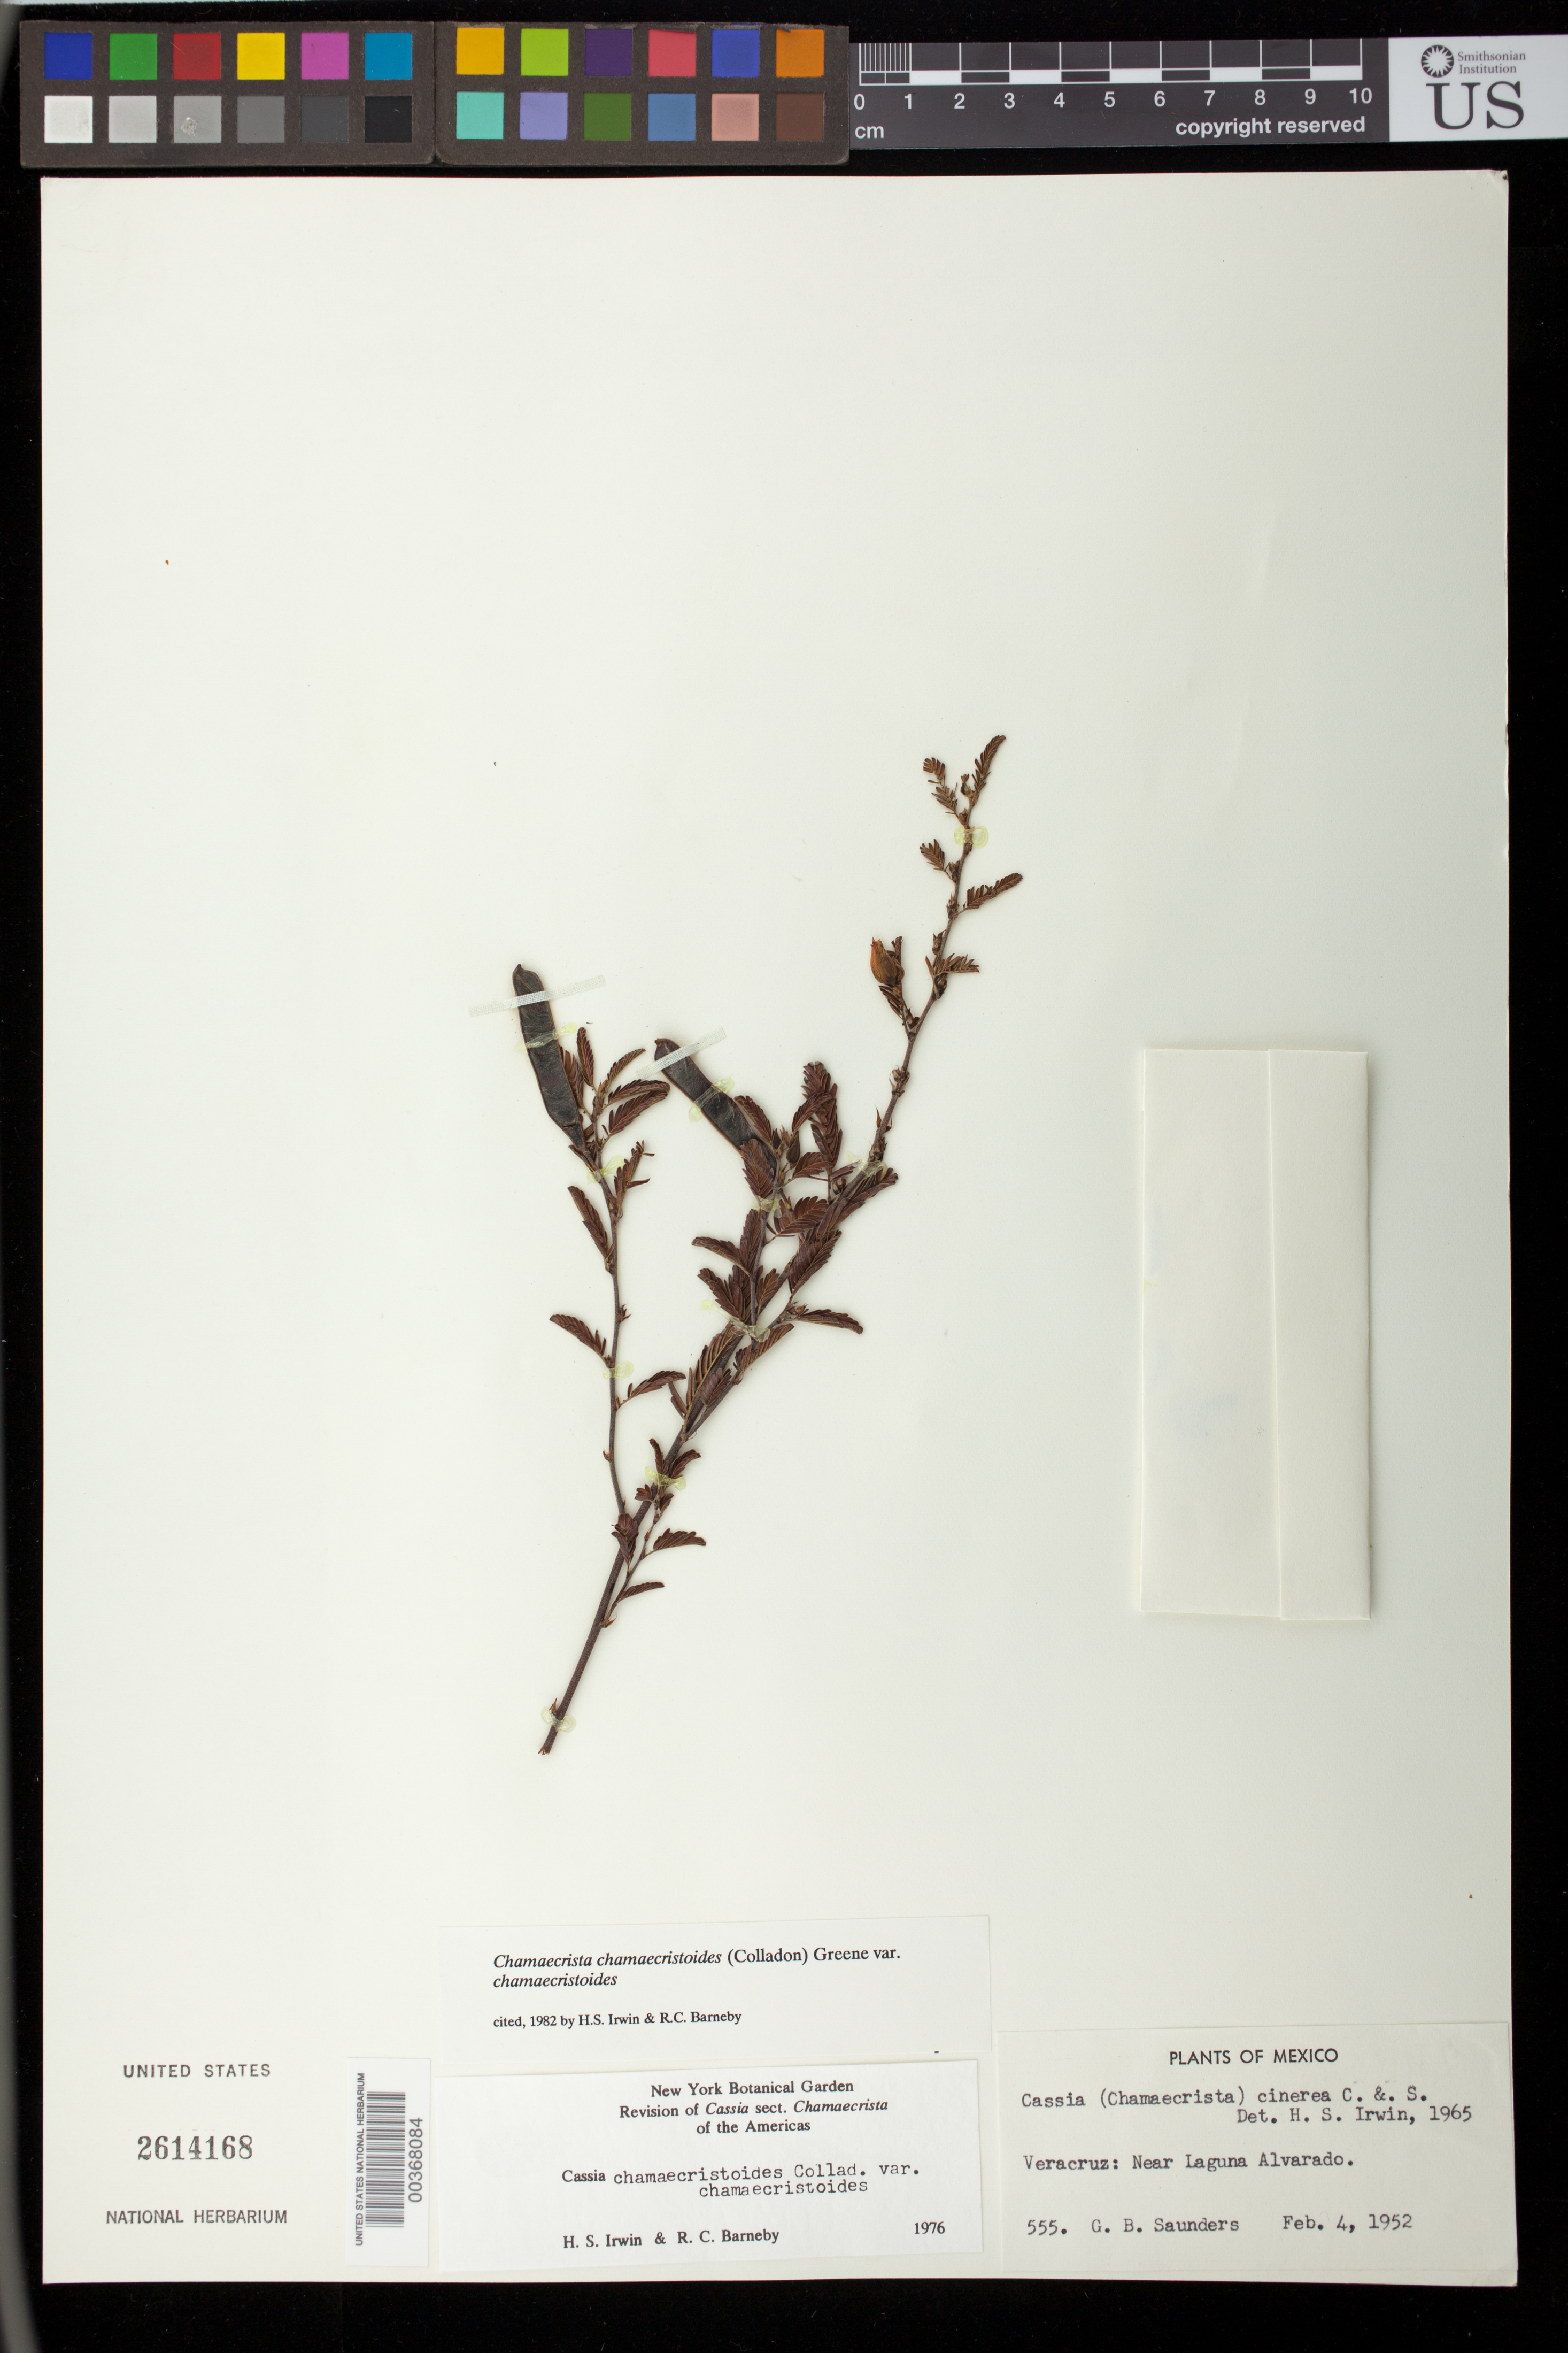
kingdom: Plantae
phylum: Tracheophyta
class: Magnoliopsida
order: Fabales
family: Fabaceae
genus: Chamaecrista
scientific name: Chamaecrista chamaecristoides var. chamaecristoides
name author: (Collad.) Greene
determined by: Irwin, Howard S.; Barneby, R. C.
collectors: G. B. Saunders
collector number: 555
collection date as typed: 04 Feb 1952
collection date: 1952-02-04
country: Mexico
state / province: Veracruz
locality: Near laguna alvarado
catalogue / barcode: US 2614168